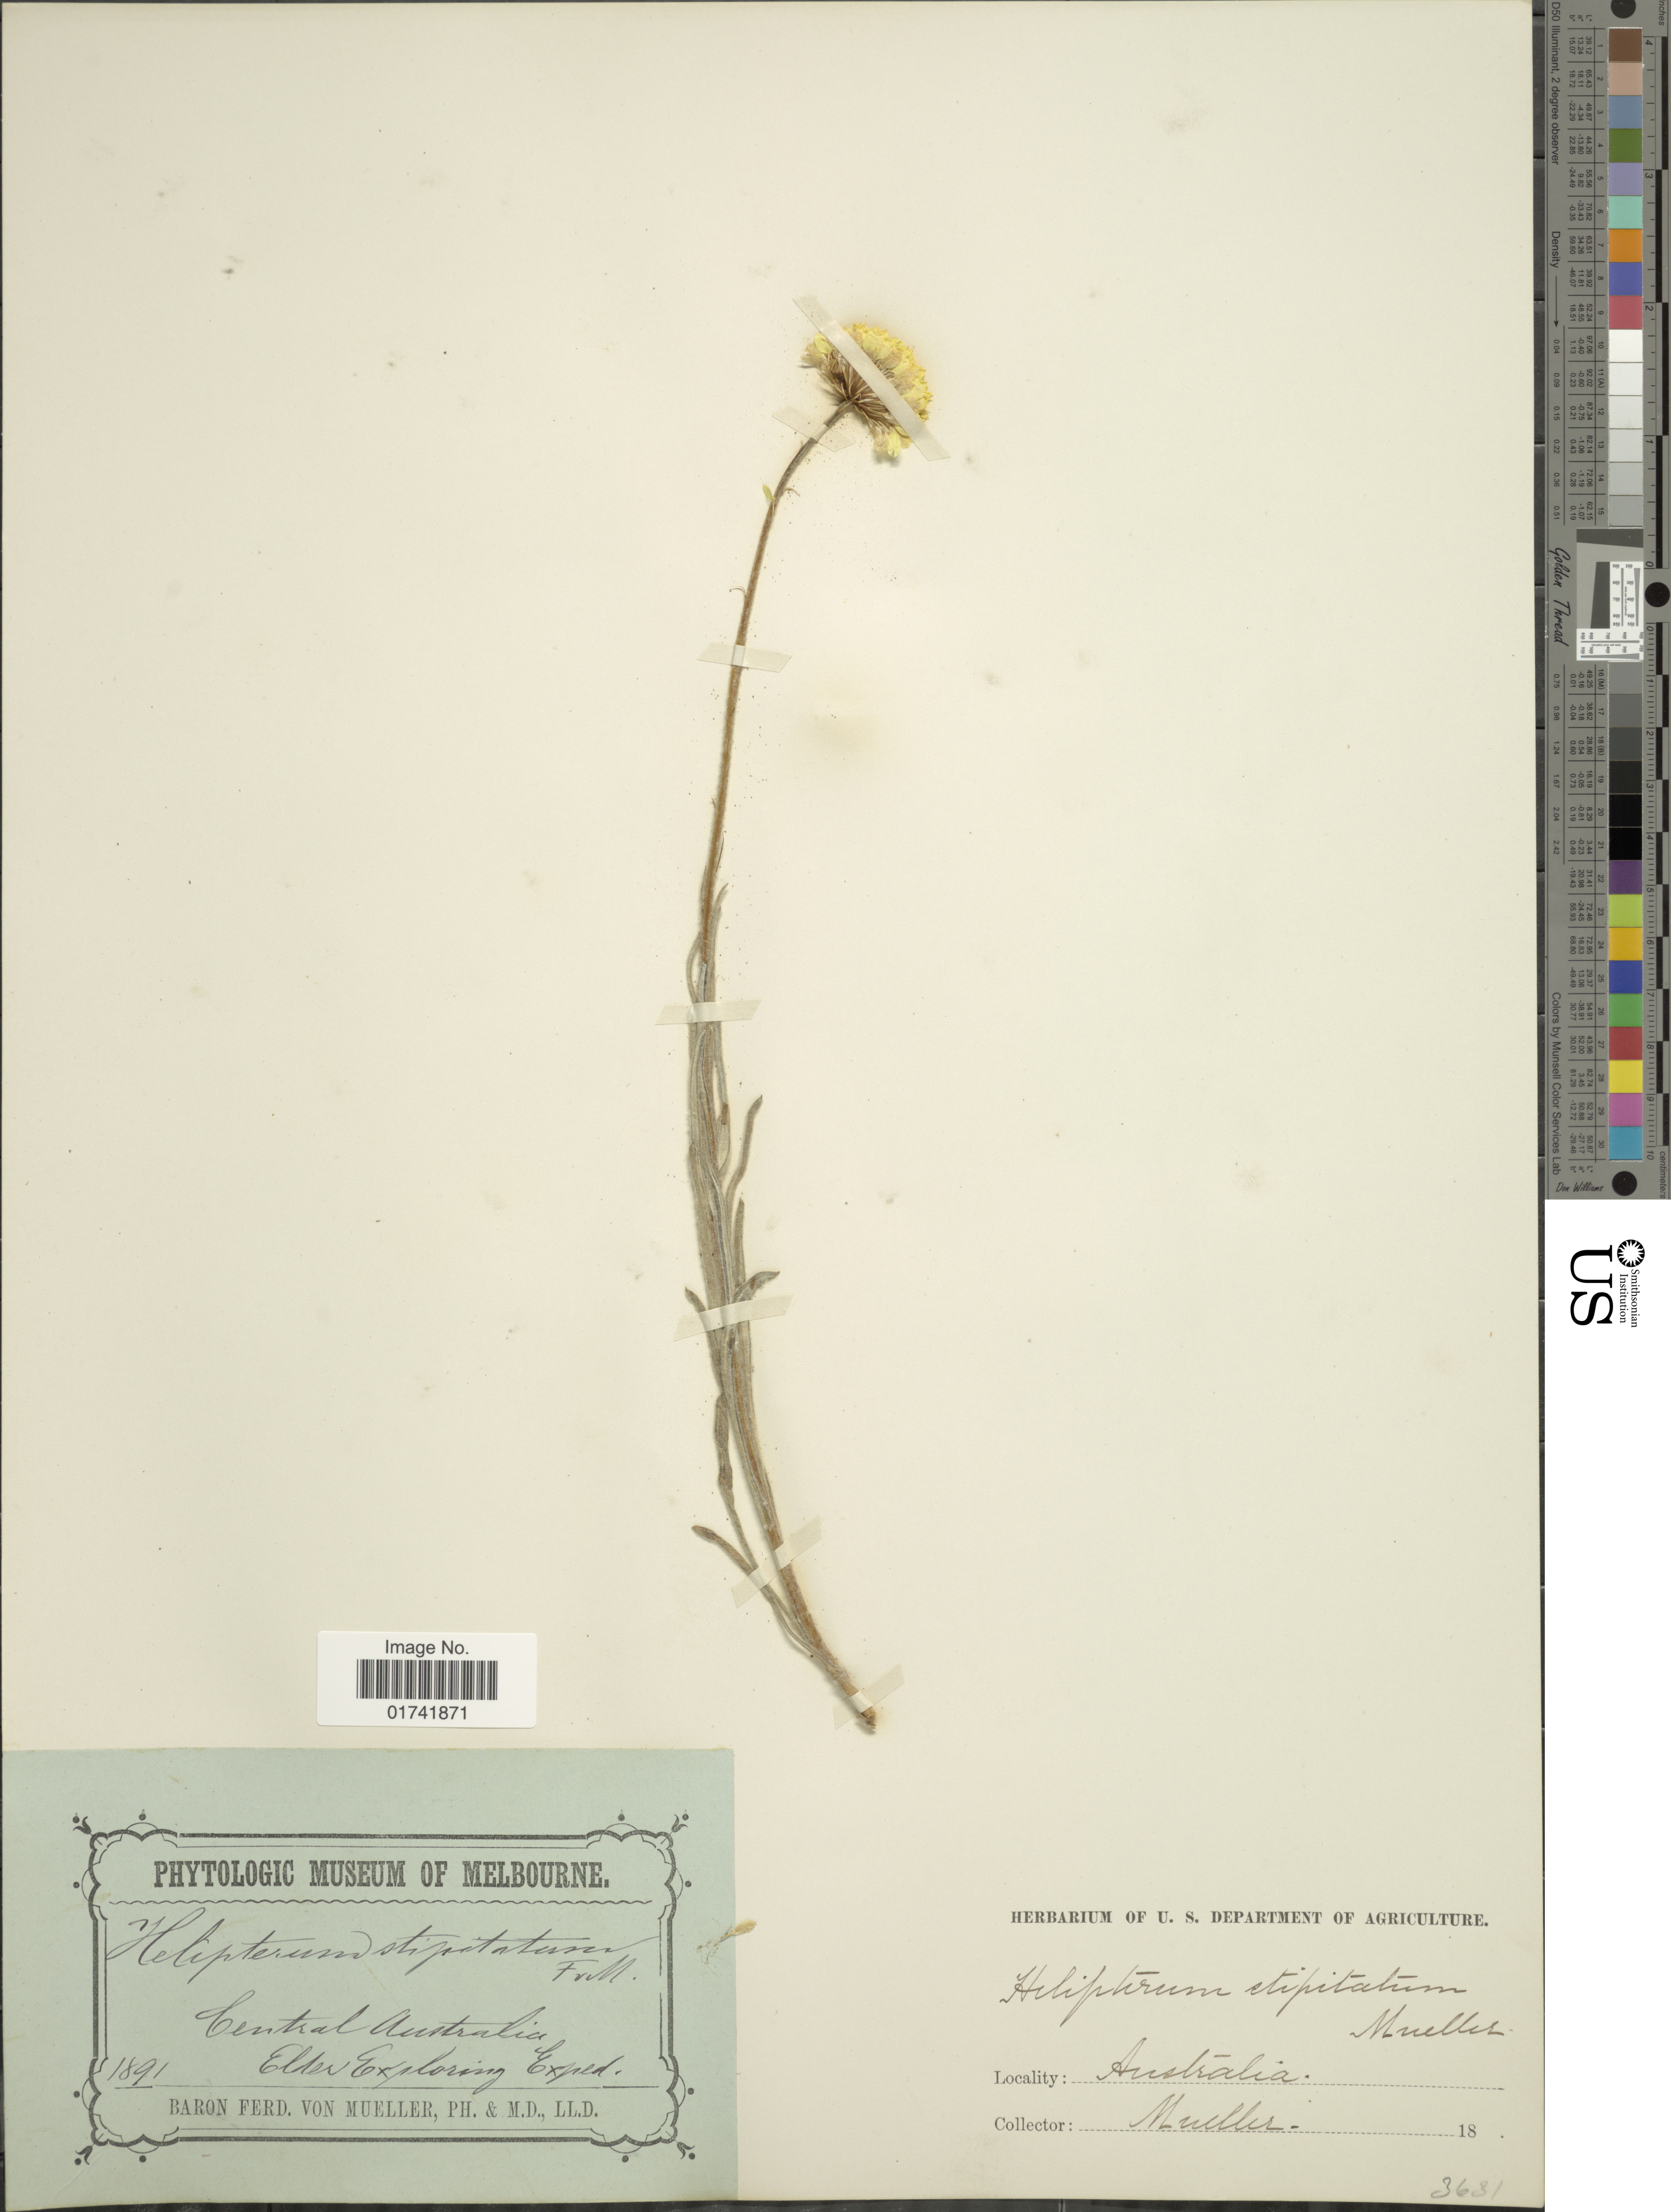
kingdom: Plantae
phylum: Tracheophyta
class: Magnoliopsida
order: Asterales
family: Asteraceae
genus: Leucochrysum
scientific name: Leucochrysum stipitatum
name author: (F. Muell.) Paul G. Wilson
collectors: F. von Mueller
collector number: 3631?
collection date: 1891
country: Australia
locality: Central Australia.